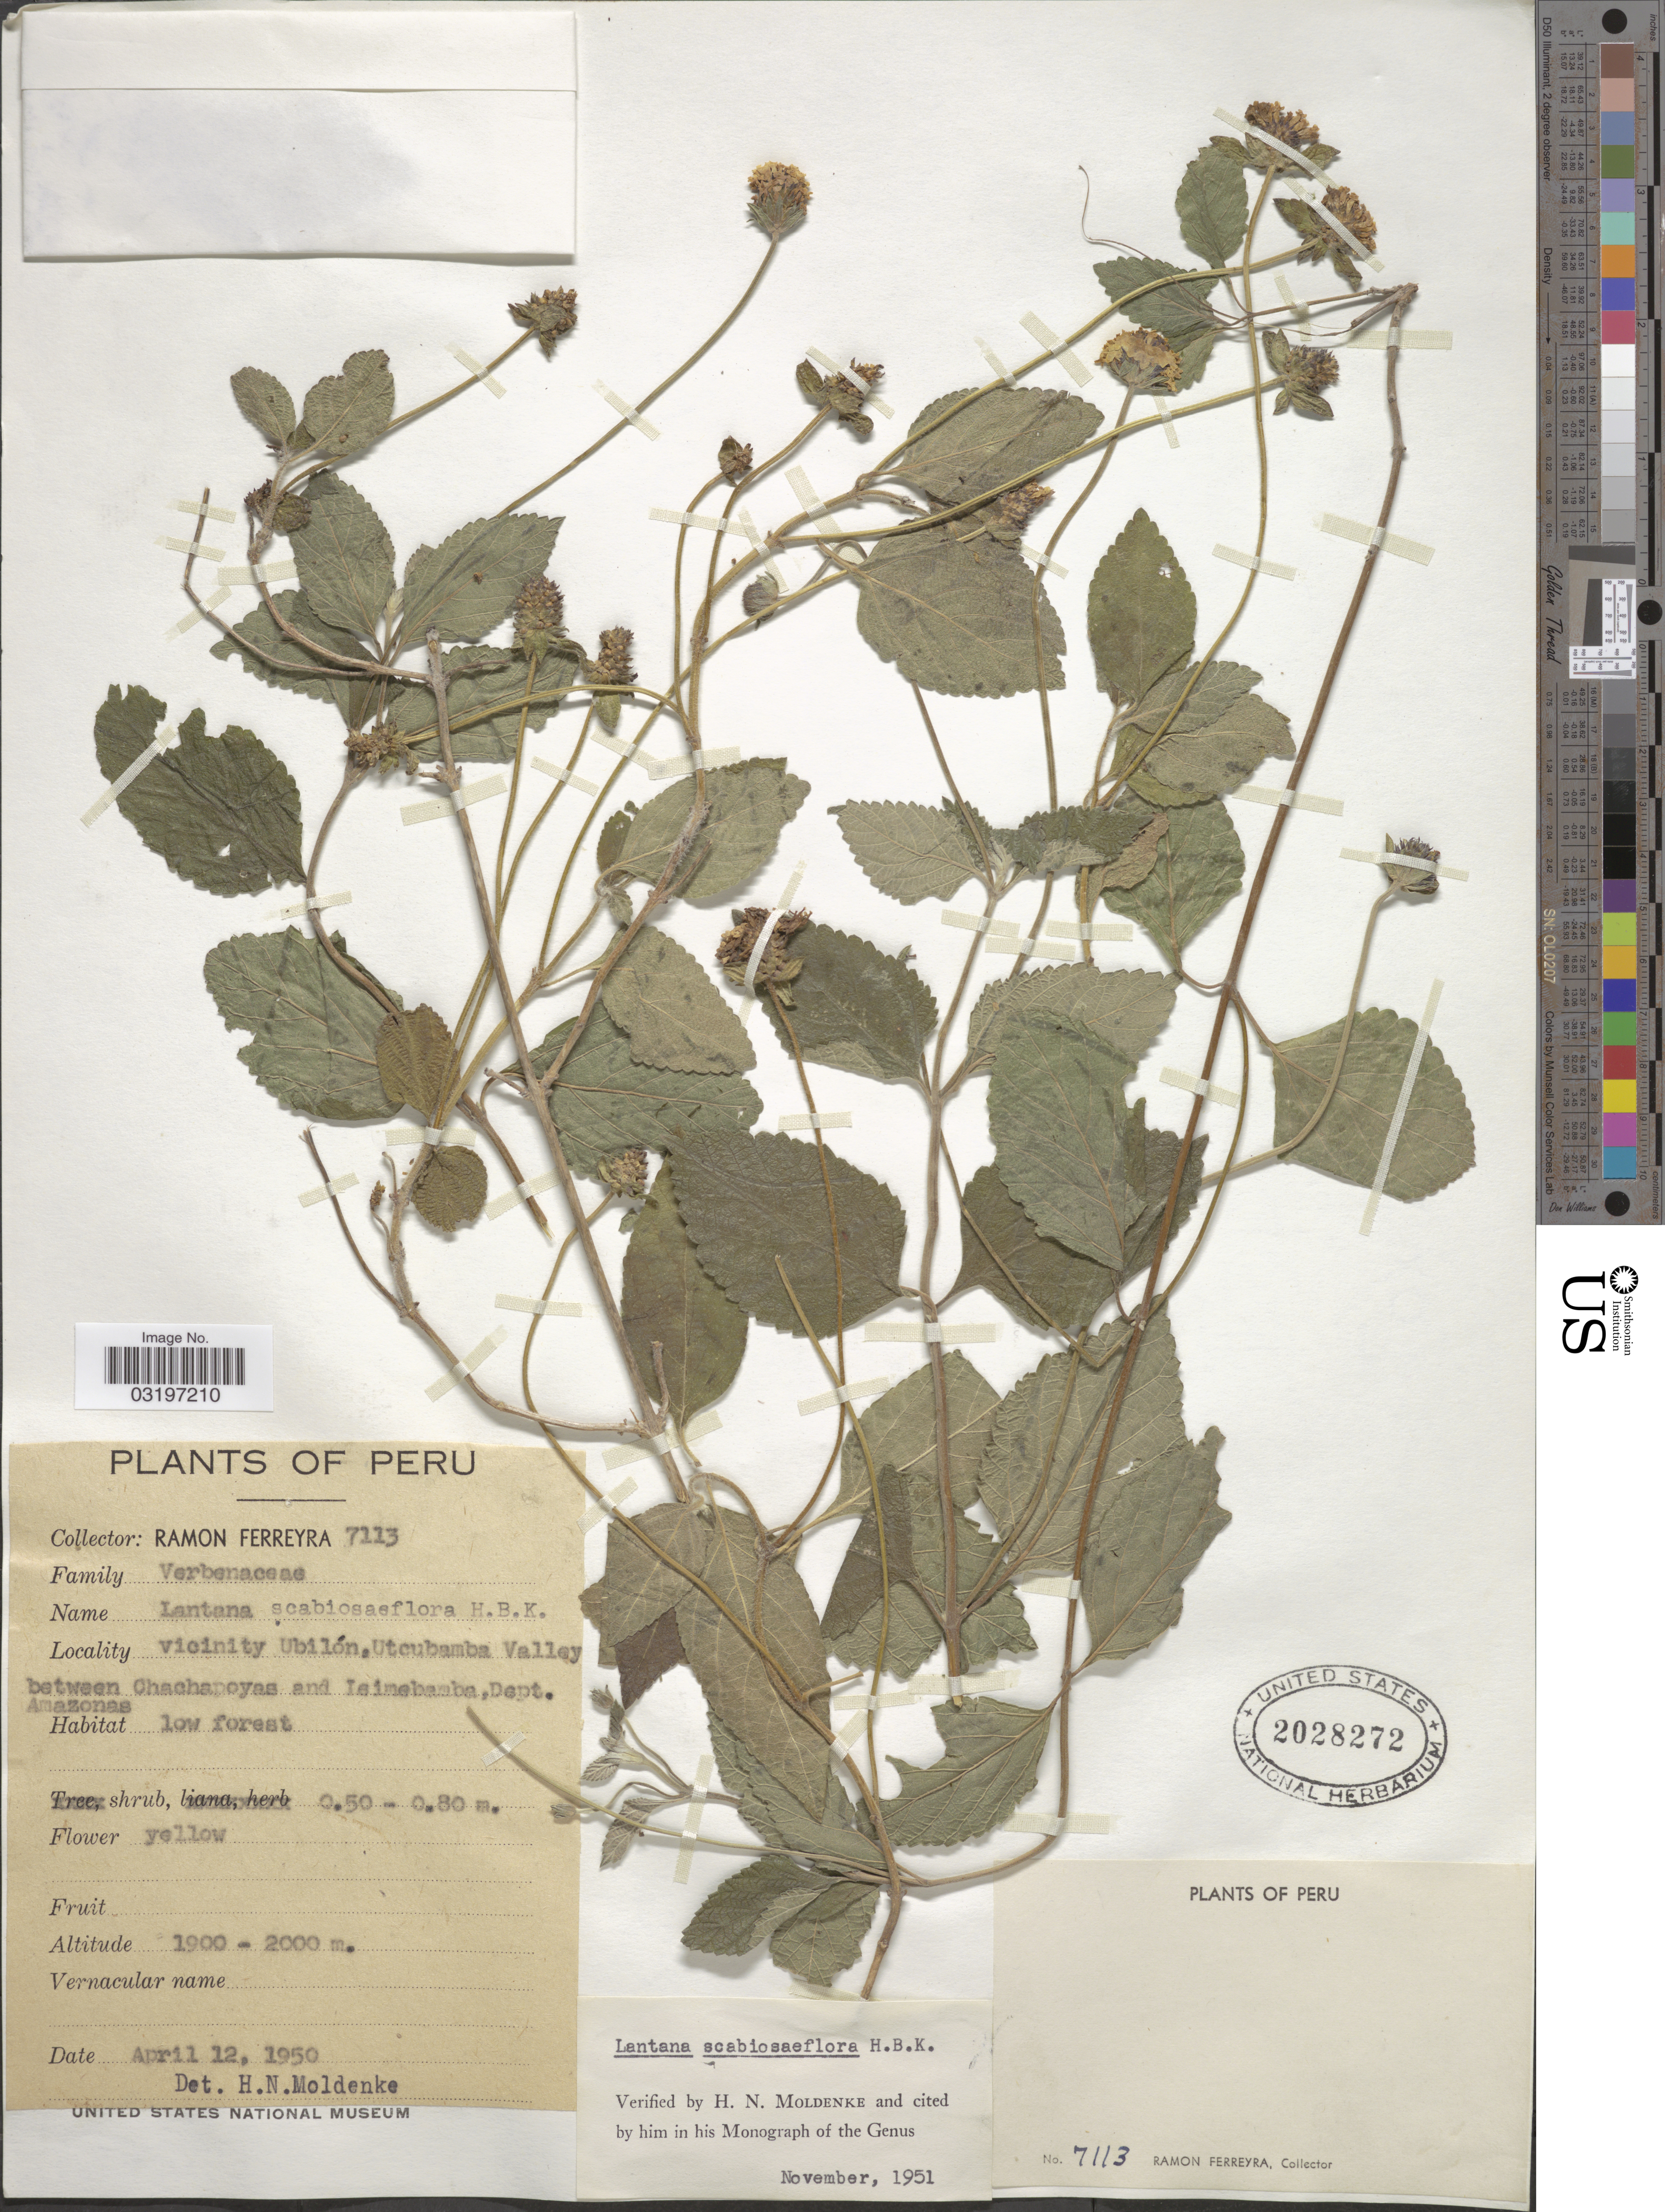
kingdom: Plantae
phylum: Tracheophyta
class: Magnoliopsida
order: Lamiales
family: Verbenaceae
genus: Lantana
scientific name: Lantana scabiosiflora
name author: Kunth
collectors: R. A. Ferreyra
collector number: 7113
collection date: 1950-04-12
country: Peru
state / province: Amazonas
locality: Vicinity Ubilón, Utcubamba Valley between Chachapoyas and Leimebamba, Dept. Amazonas.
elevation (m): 1900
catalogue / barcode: US 2028272